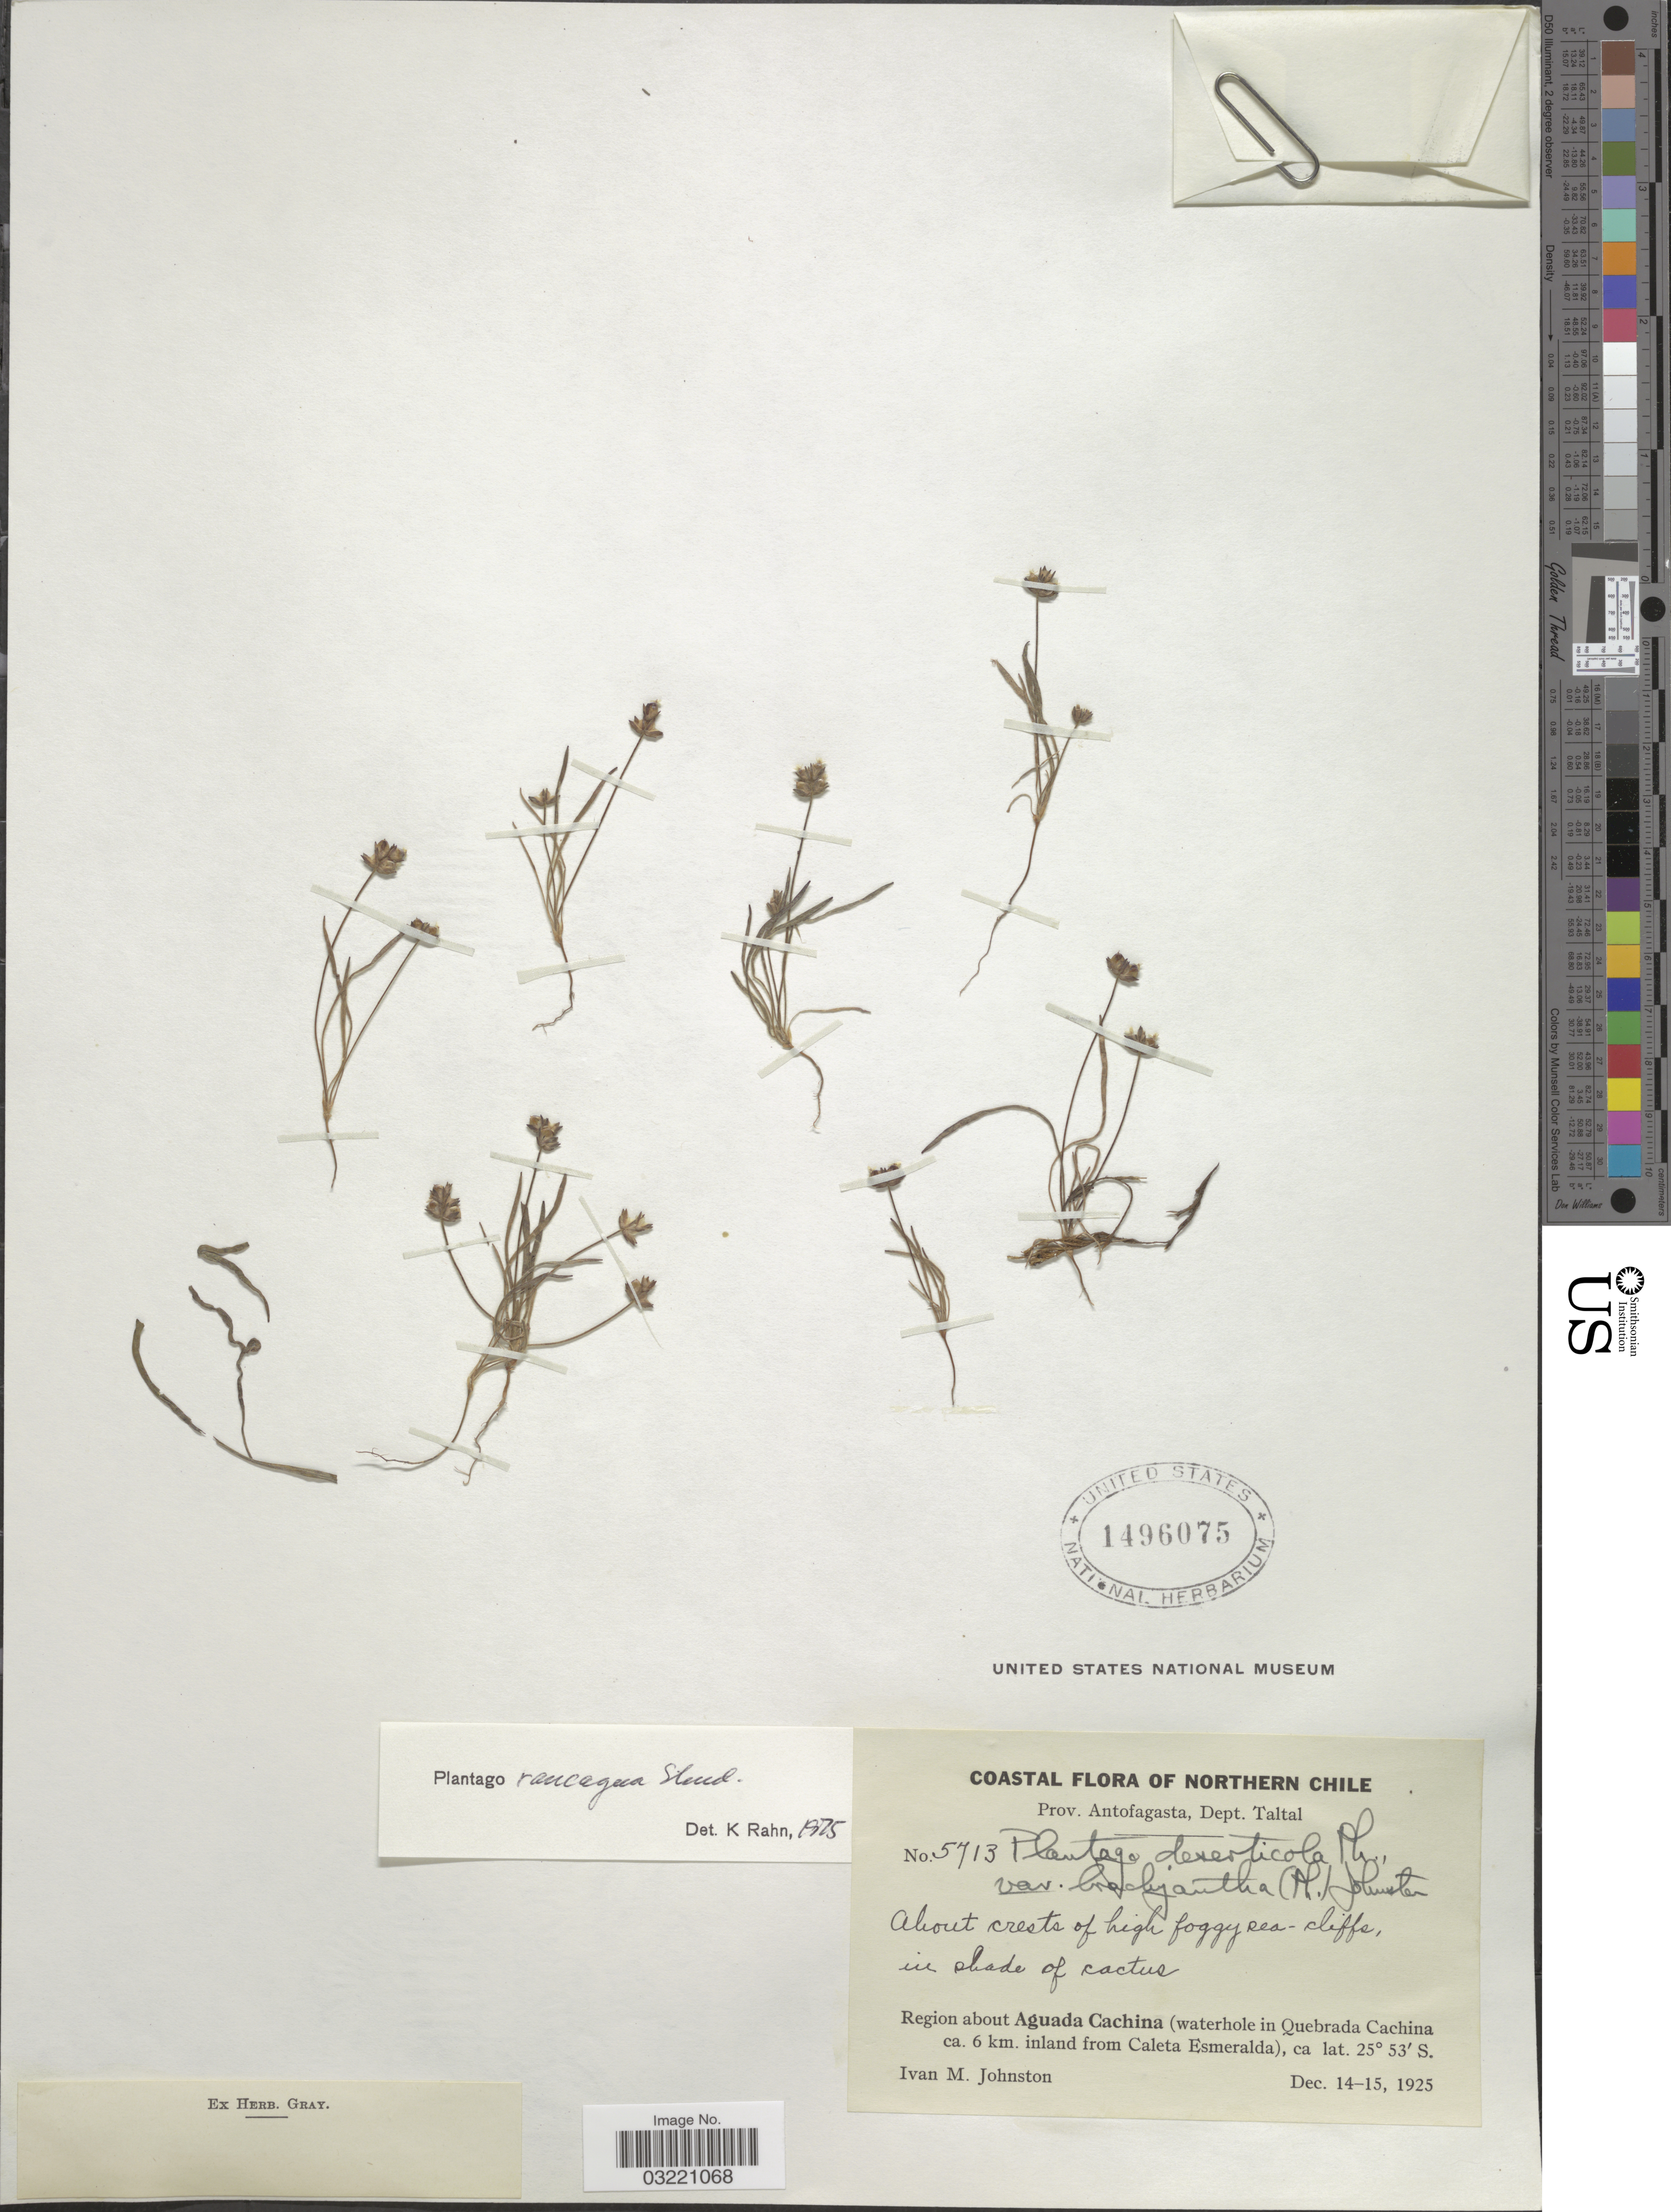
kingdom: Plantae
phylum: Tracheophyta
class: Magnoliopsida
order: Lamiales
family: Plantaginaceae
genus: Plantago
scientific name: Plantago rancaguae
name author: Steud.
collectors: I.M. Johnston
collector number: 5713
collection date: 1925-12-14/1925-12-15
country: Chile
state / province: Antofagasta (II)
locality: Northern Chile. Dept. Taltal. Region about Aguada Cachina (waterhole in Quebrada Cachina ca. 6 km. inland from Caleta Esmeralda).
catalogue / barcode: US 1496075